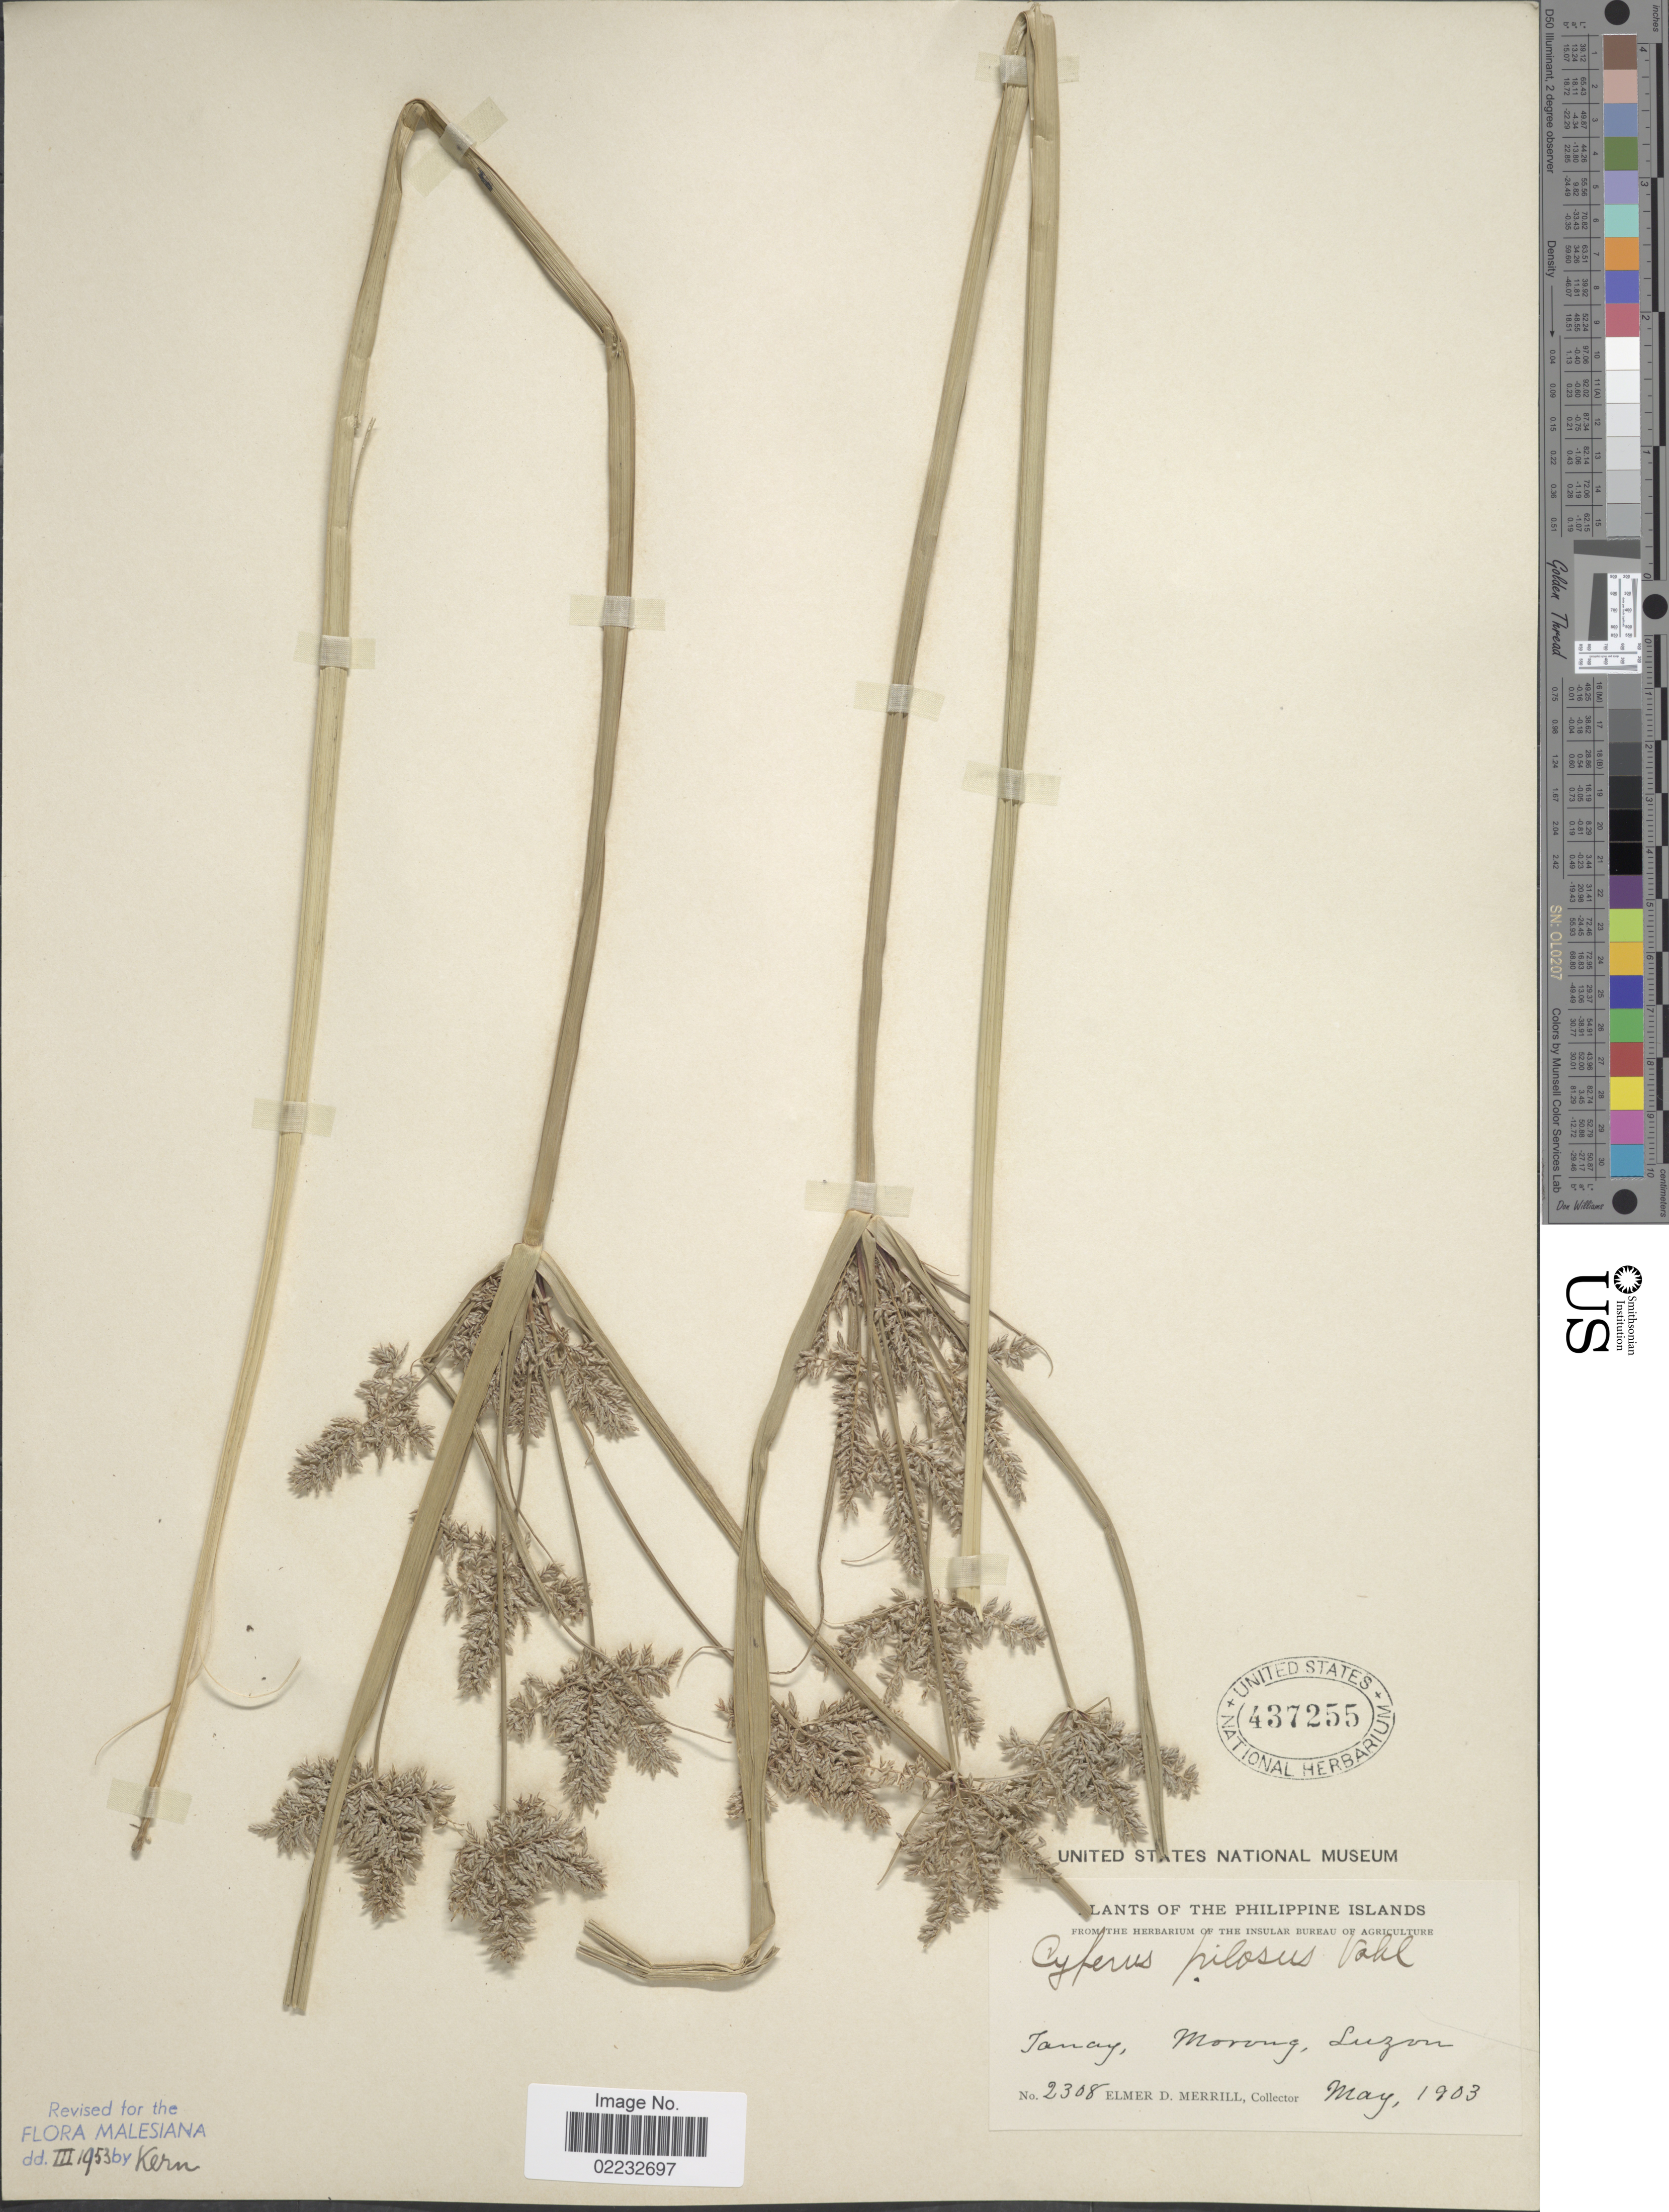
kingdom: Plantae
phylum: Tracheophyta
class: Liliopsida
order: Poales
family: Cyperaceae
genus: Cyperus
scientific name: Cyperus pilosus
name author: Vahl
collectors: E. D. Merrill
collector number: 2308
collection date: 1903-05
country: Philippines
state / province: Central Luzon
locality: Tanay, Morong, Luzon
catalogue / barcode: US 437255